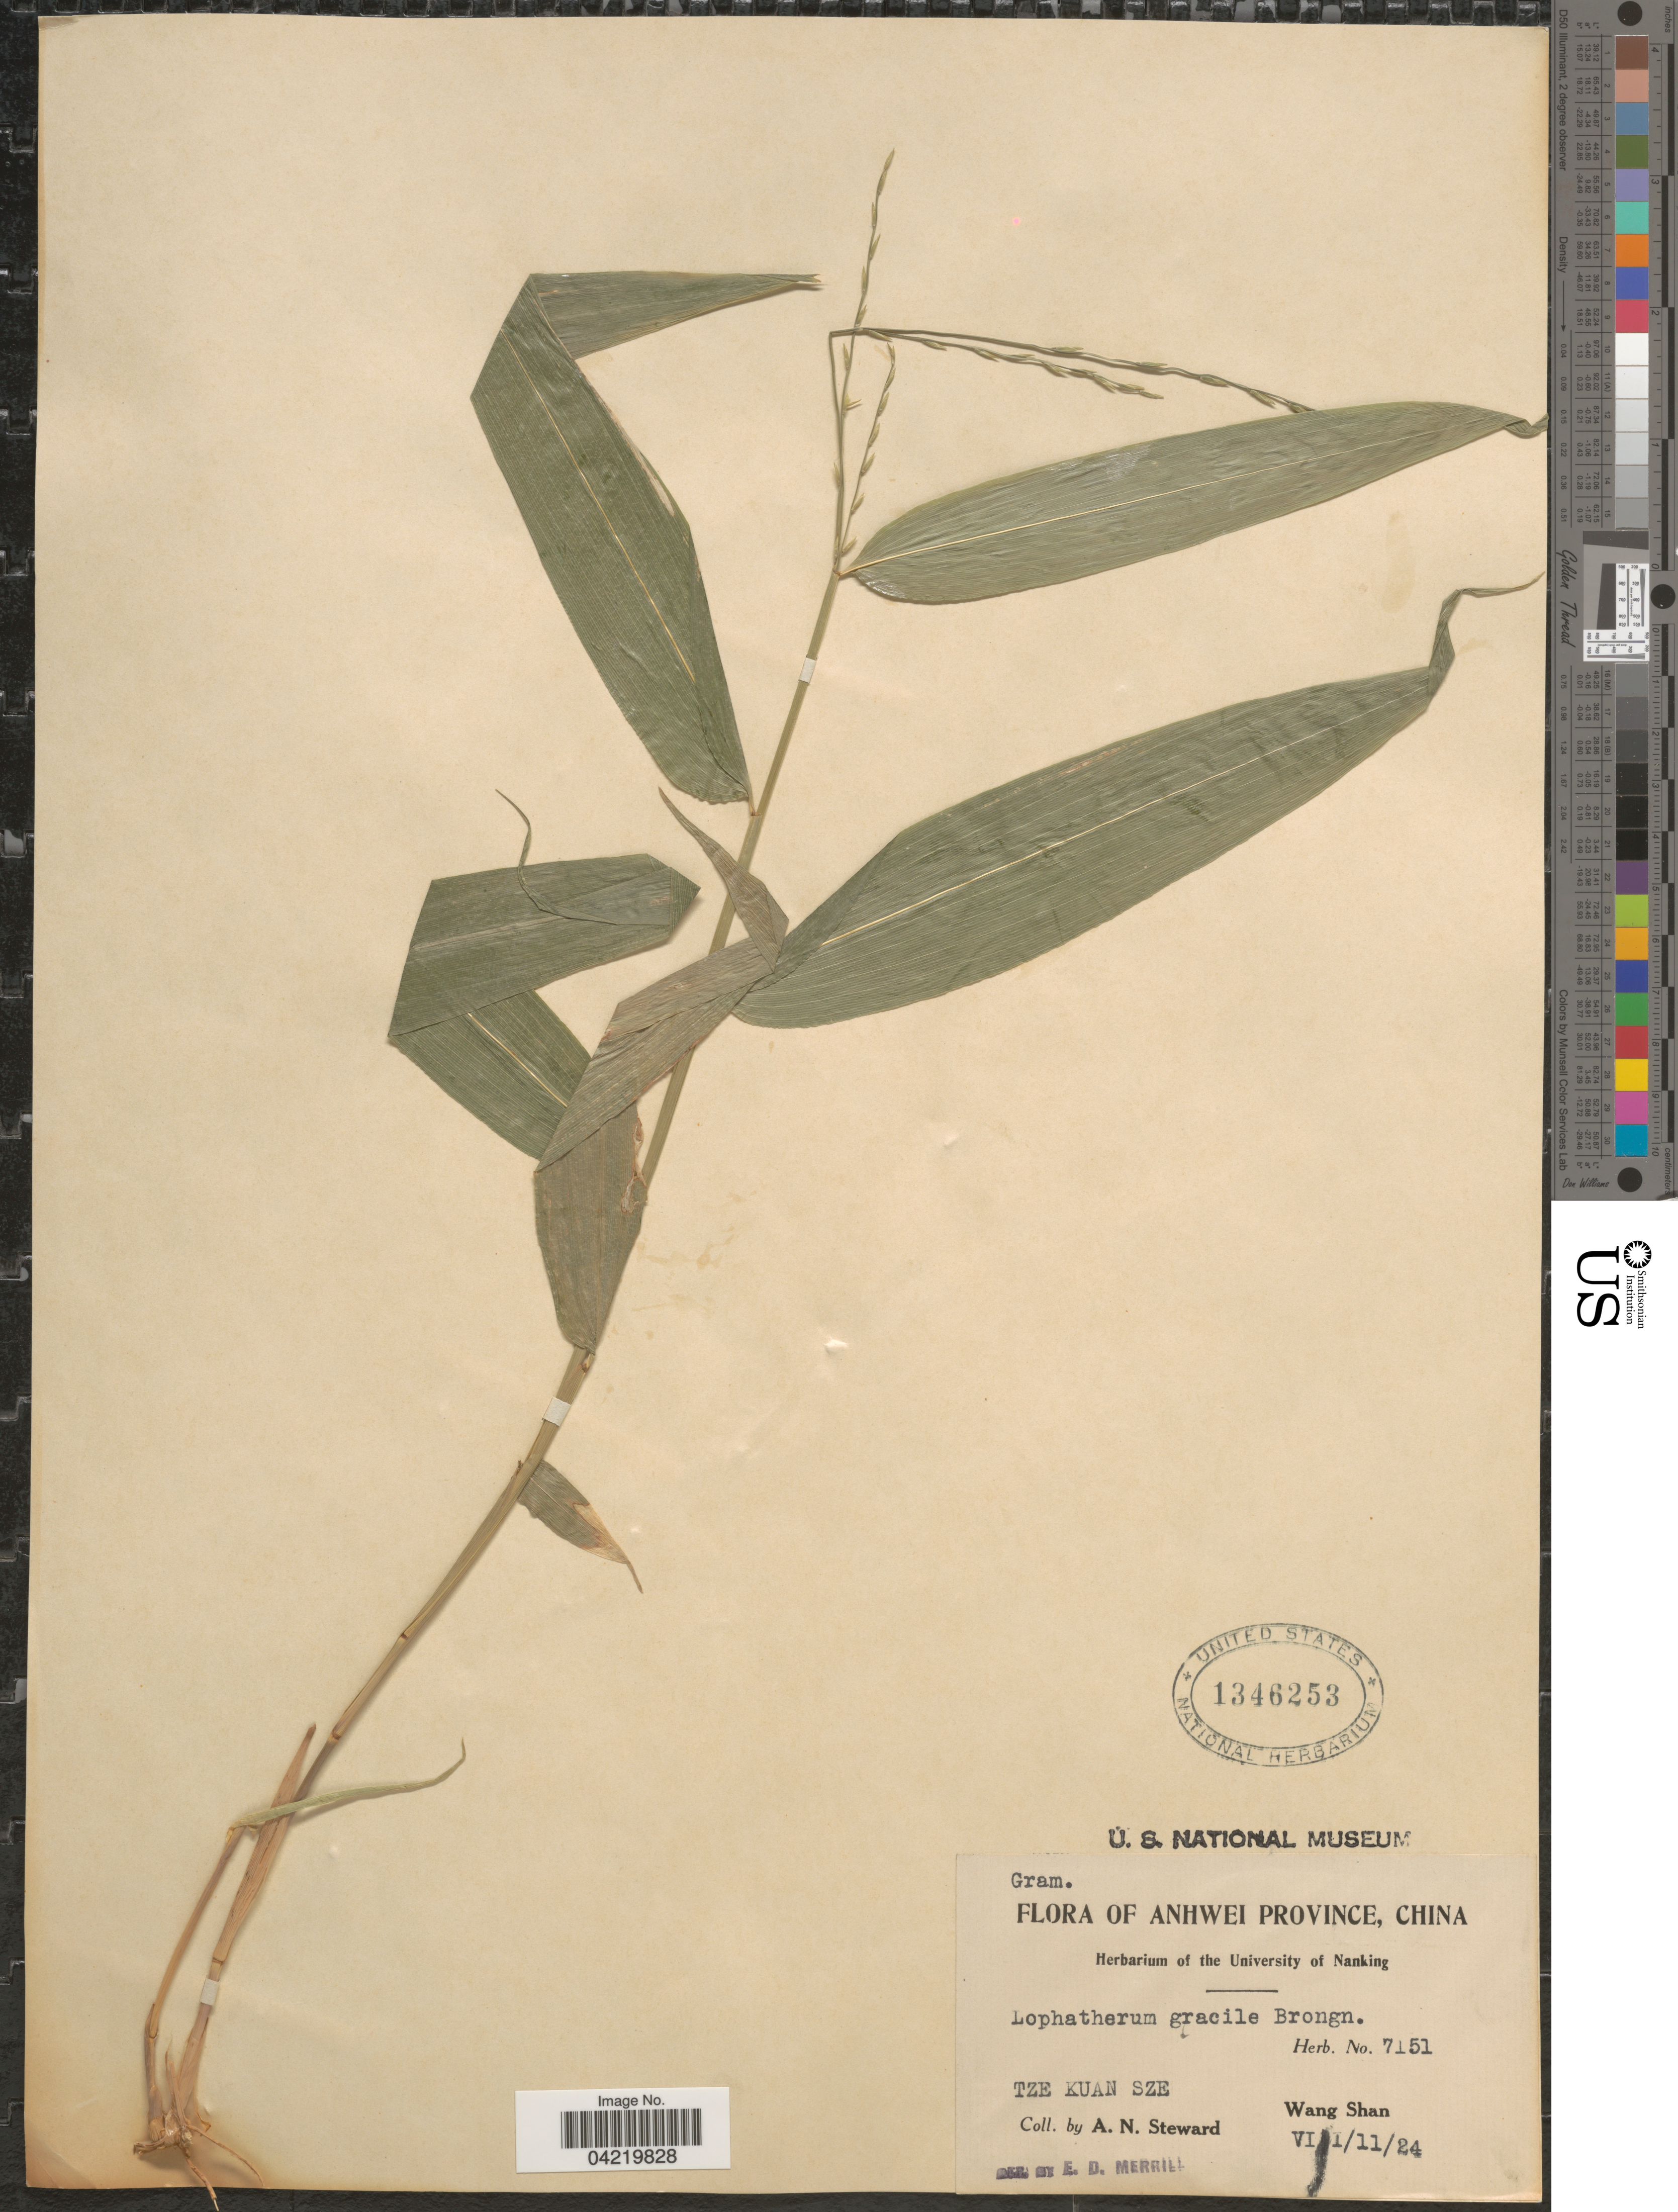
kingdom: Plantae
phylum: Tracheophyta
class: Liliopsida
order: Poales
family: Poaceae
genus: Lophatherum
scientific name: Lophatherum gracile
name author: Brongn.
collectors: A. N. Steward & S. Wang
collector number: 7151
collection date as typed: Transcribed d/m/y: 11/8/24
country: China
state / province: Anhui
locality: Anhwei Province. Tze Kuan Sze.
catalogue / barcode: US 1346253